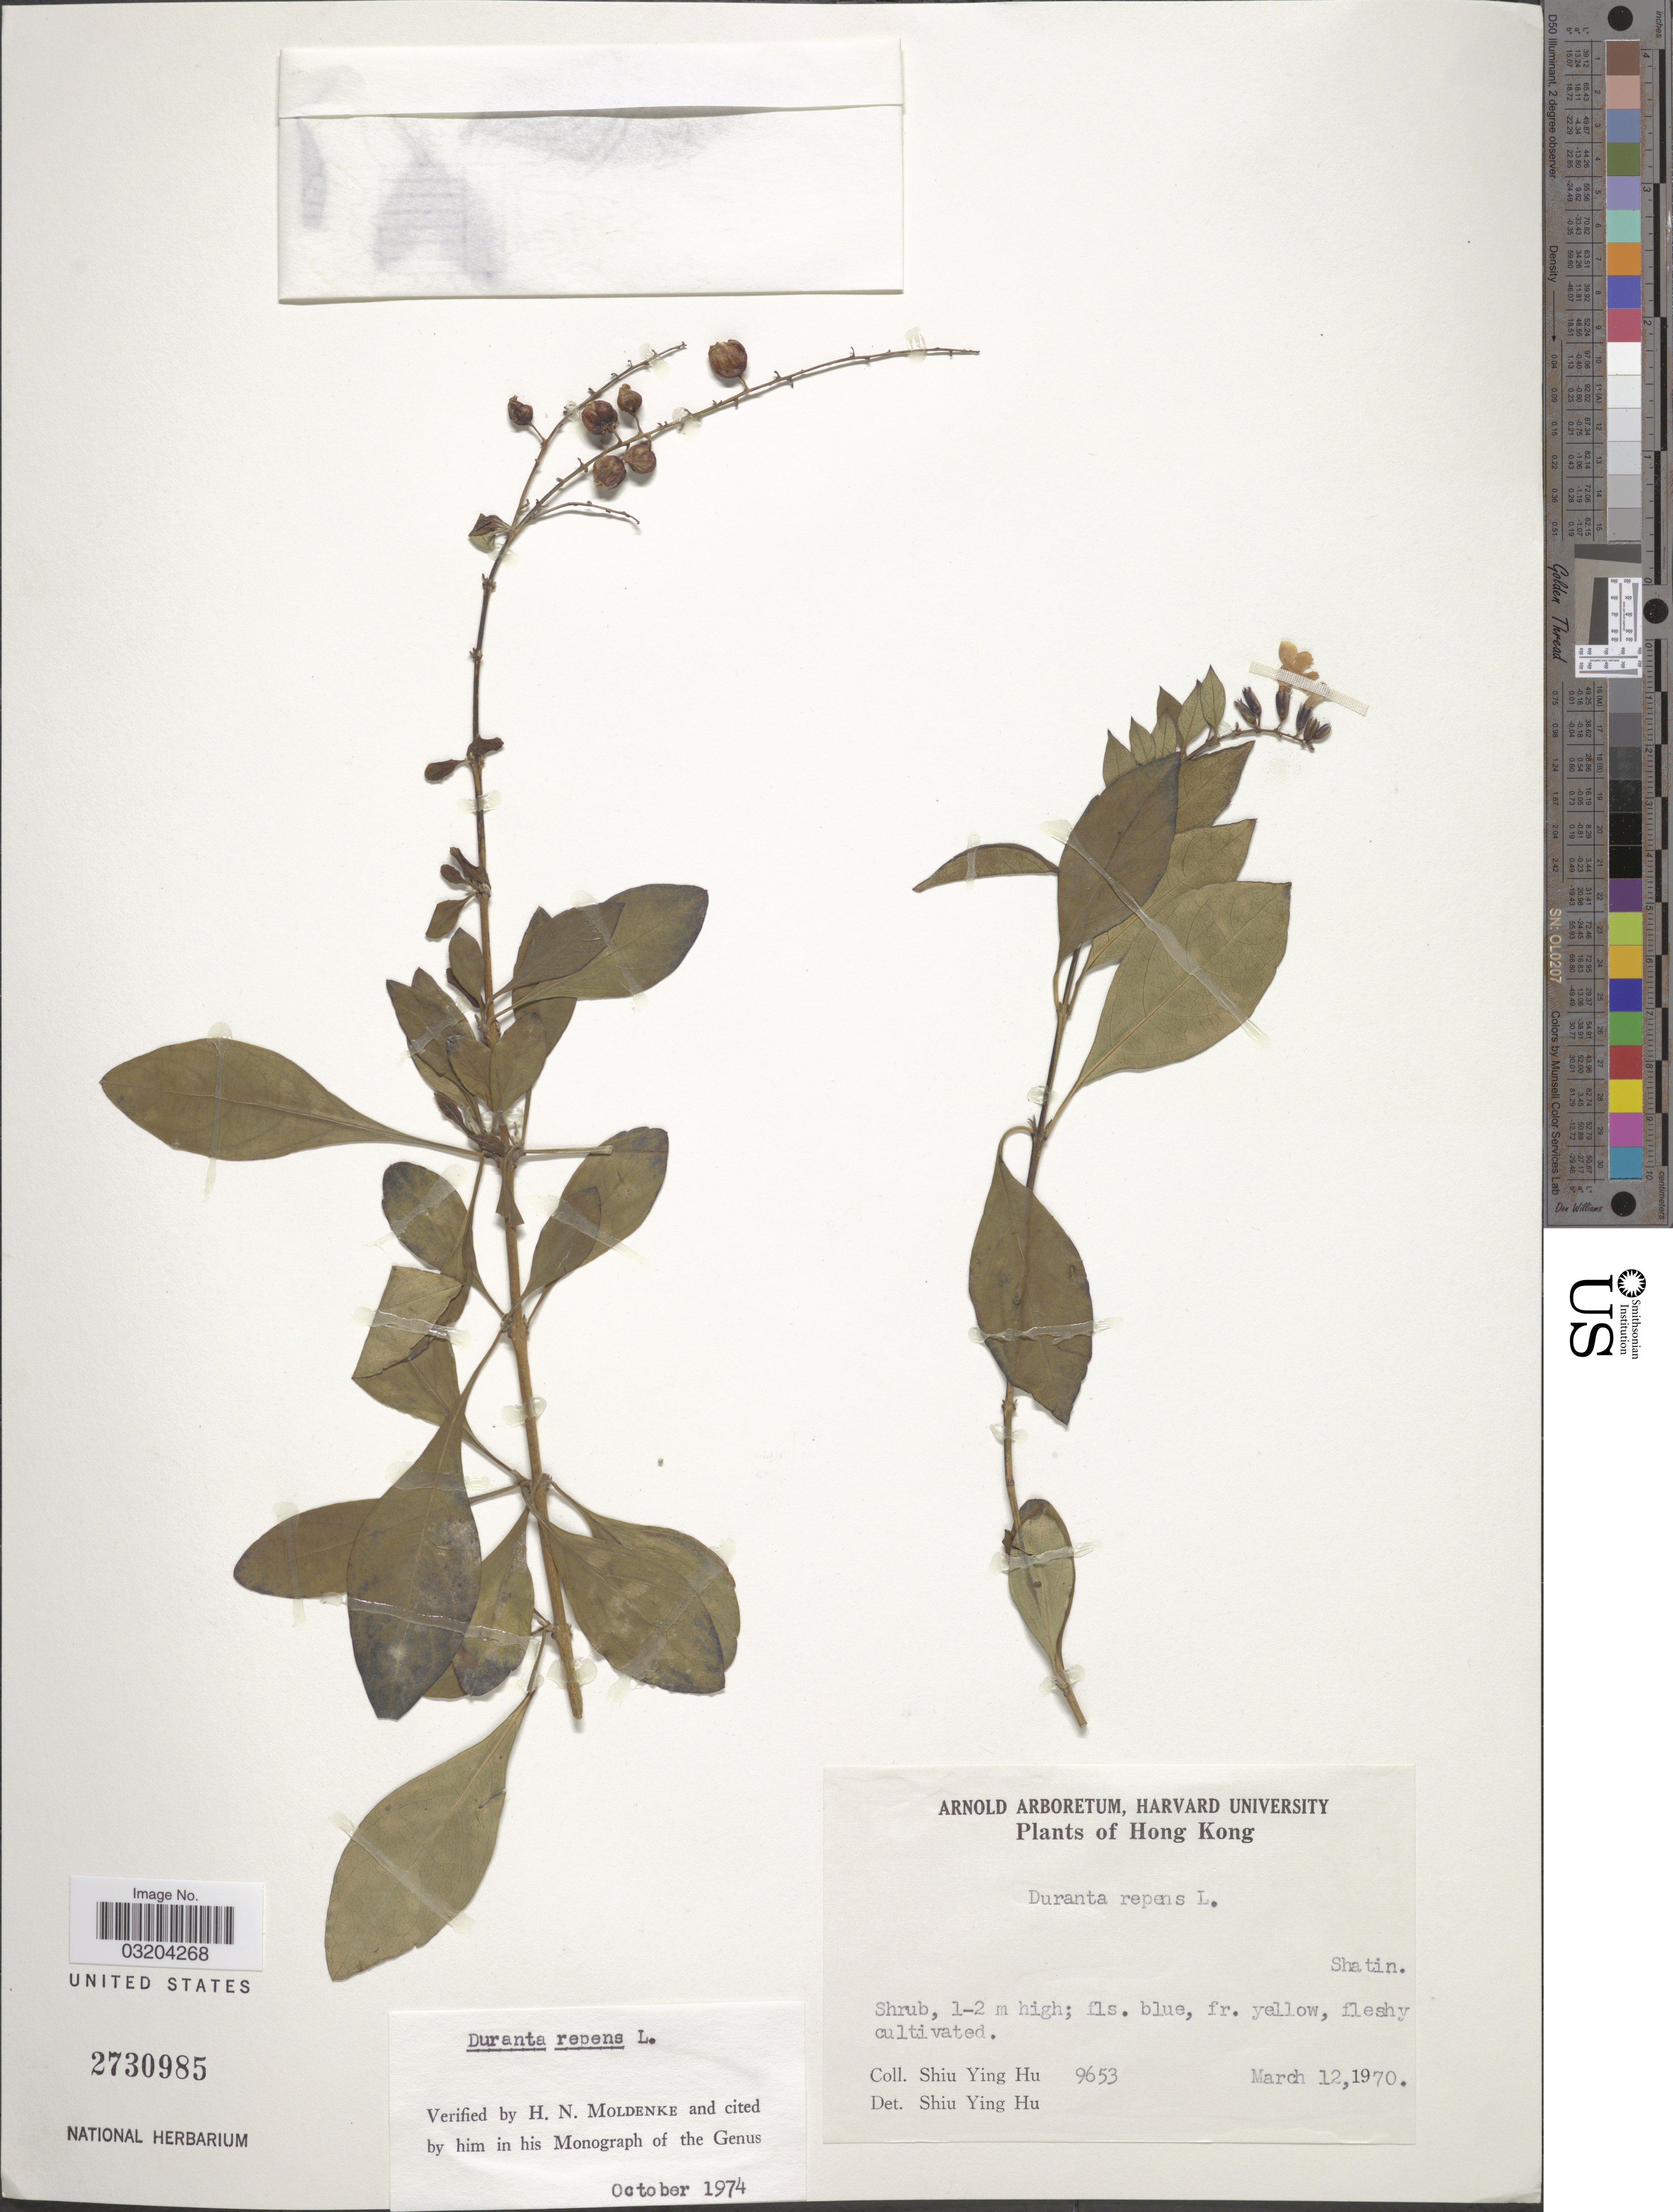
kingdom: Plantae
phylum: Tracheophyta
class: Magnoliopsida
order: Lamiales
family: Verbenaceae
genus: Duranta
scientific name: Duranta erecta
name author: L.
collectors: S. Y. Hu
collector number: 9653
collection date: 1970-03-12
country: China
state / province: Hong Kong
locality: Shatin.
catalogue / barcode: US 2730985